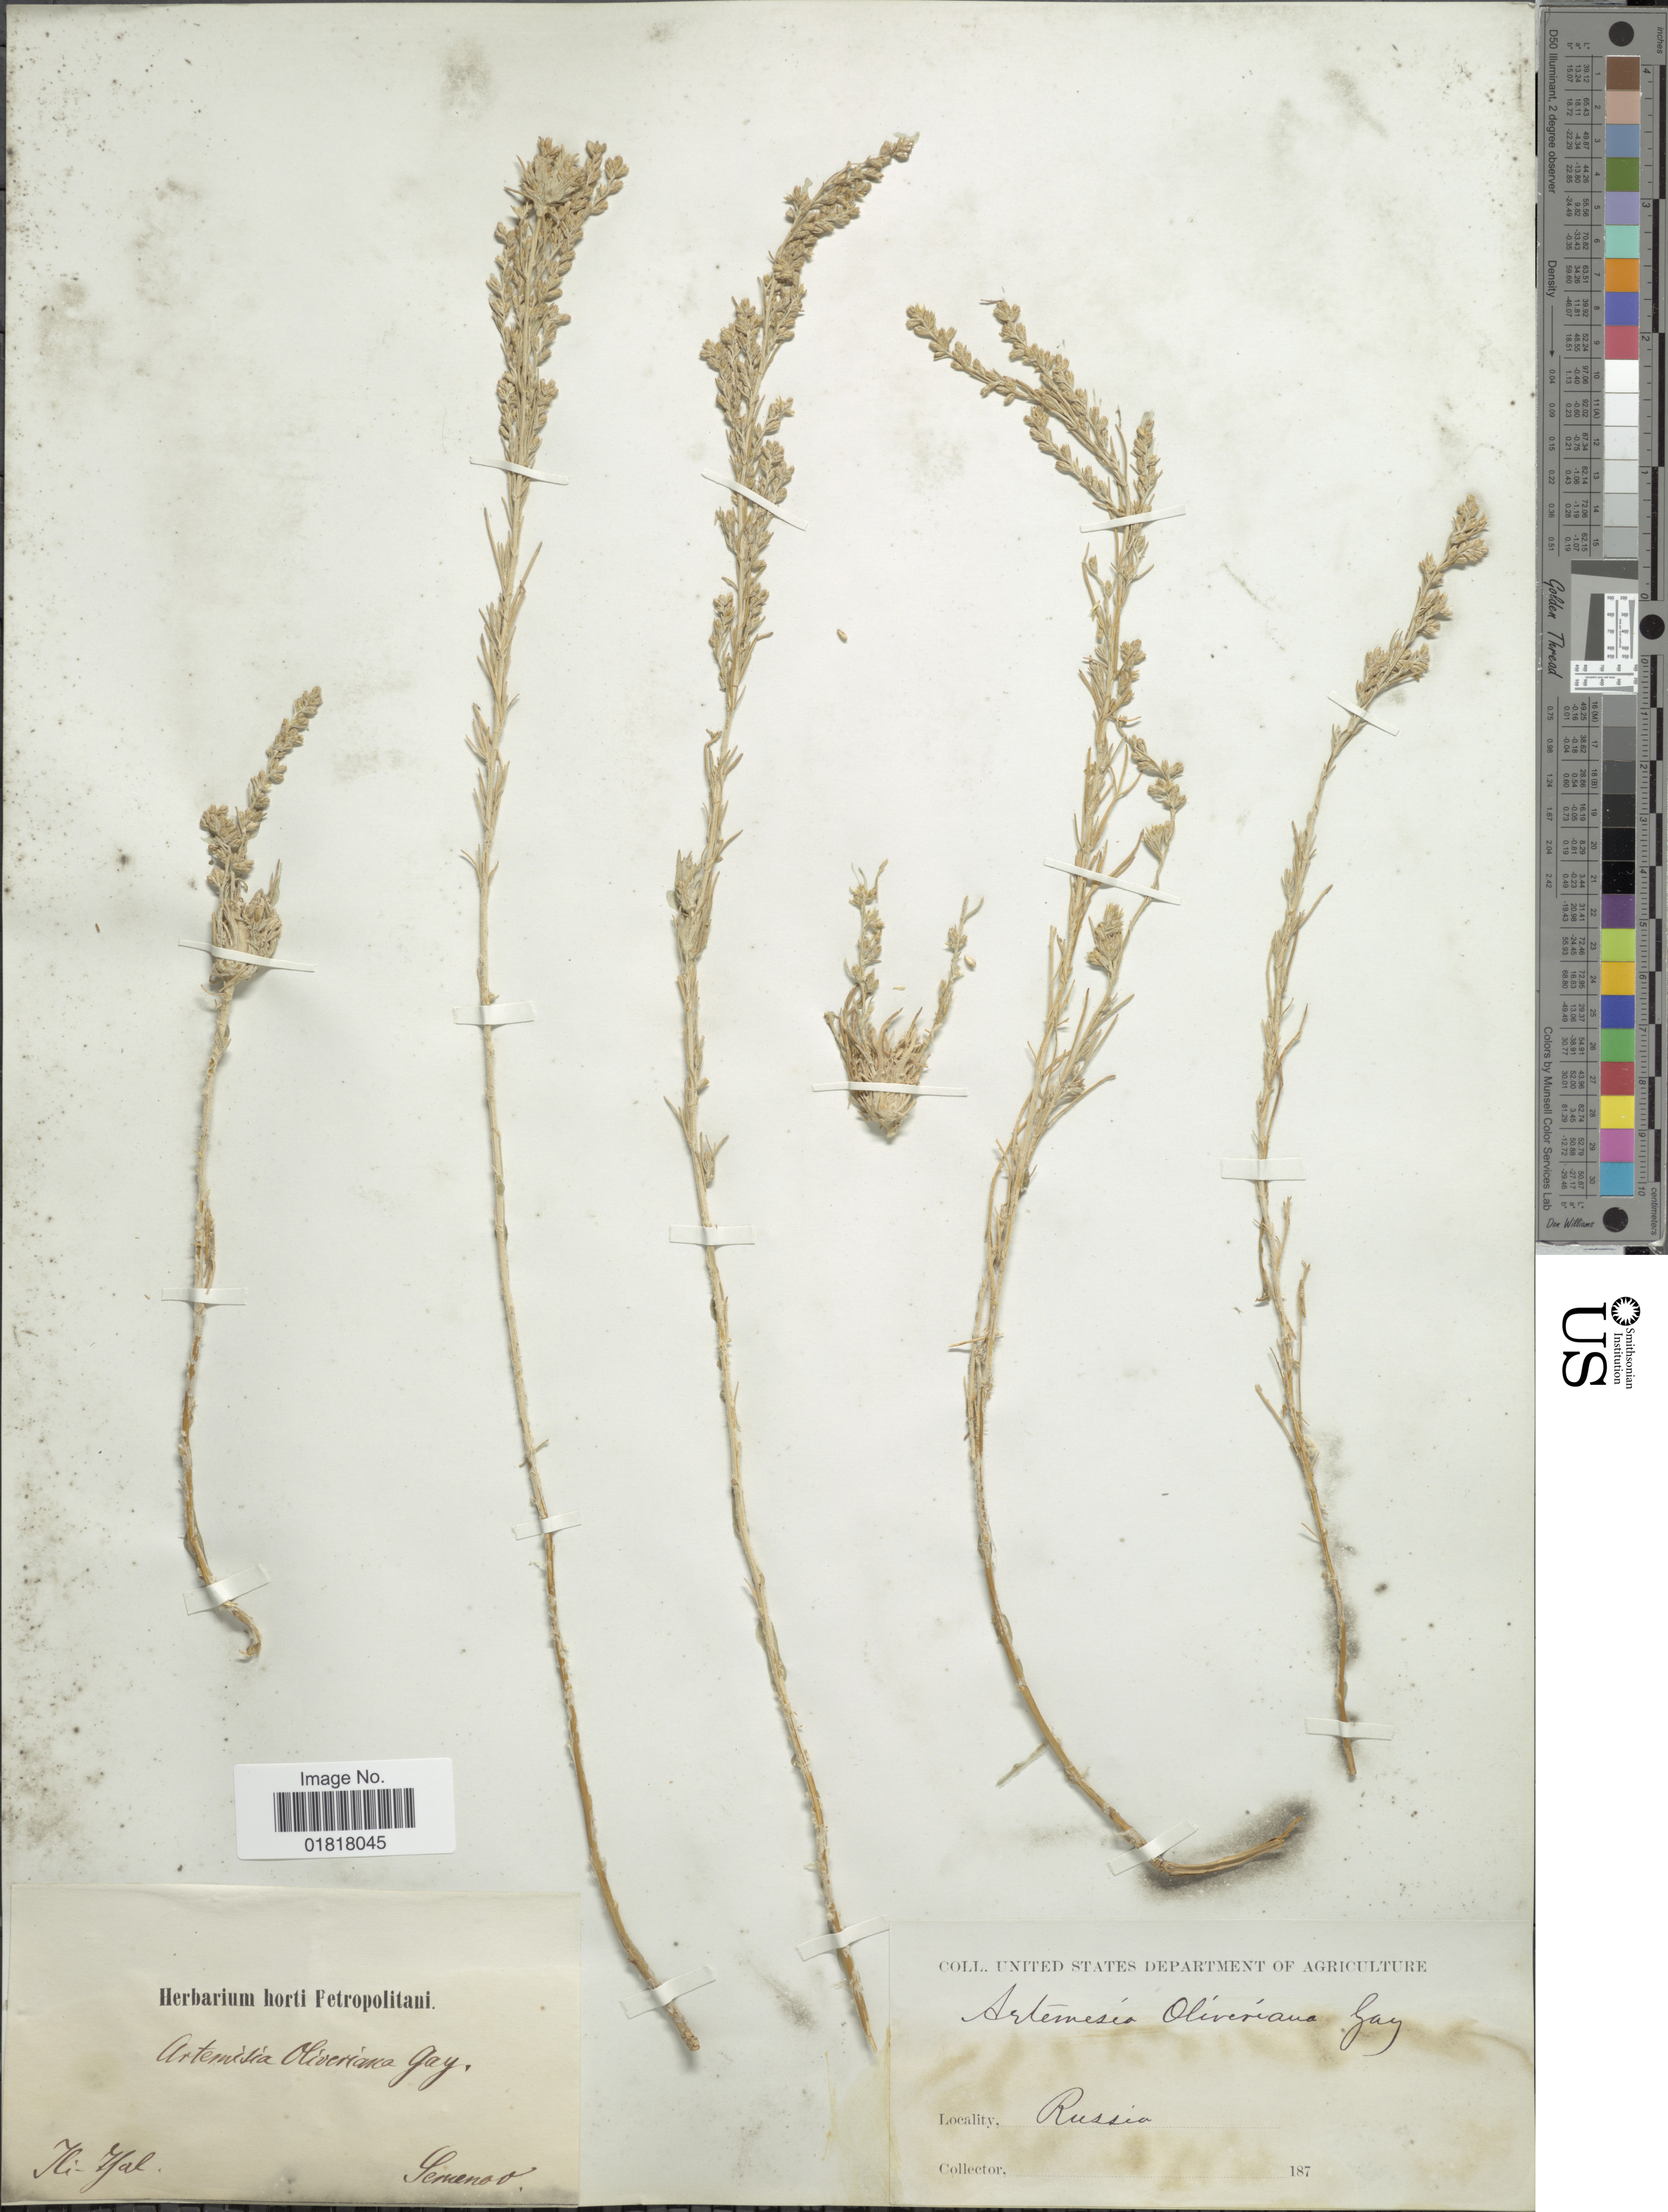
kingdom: Plantae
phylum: Tracheophyta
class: Magnoliopsida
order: Asterales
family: Asteraceae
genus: Artemisia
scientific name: Artemisia oliveriana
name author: J. Gay ex Besser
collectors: -- Semenov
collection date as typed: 187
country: Kazakhstan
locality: Ili-Esil